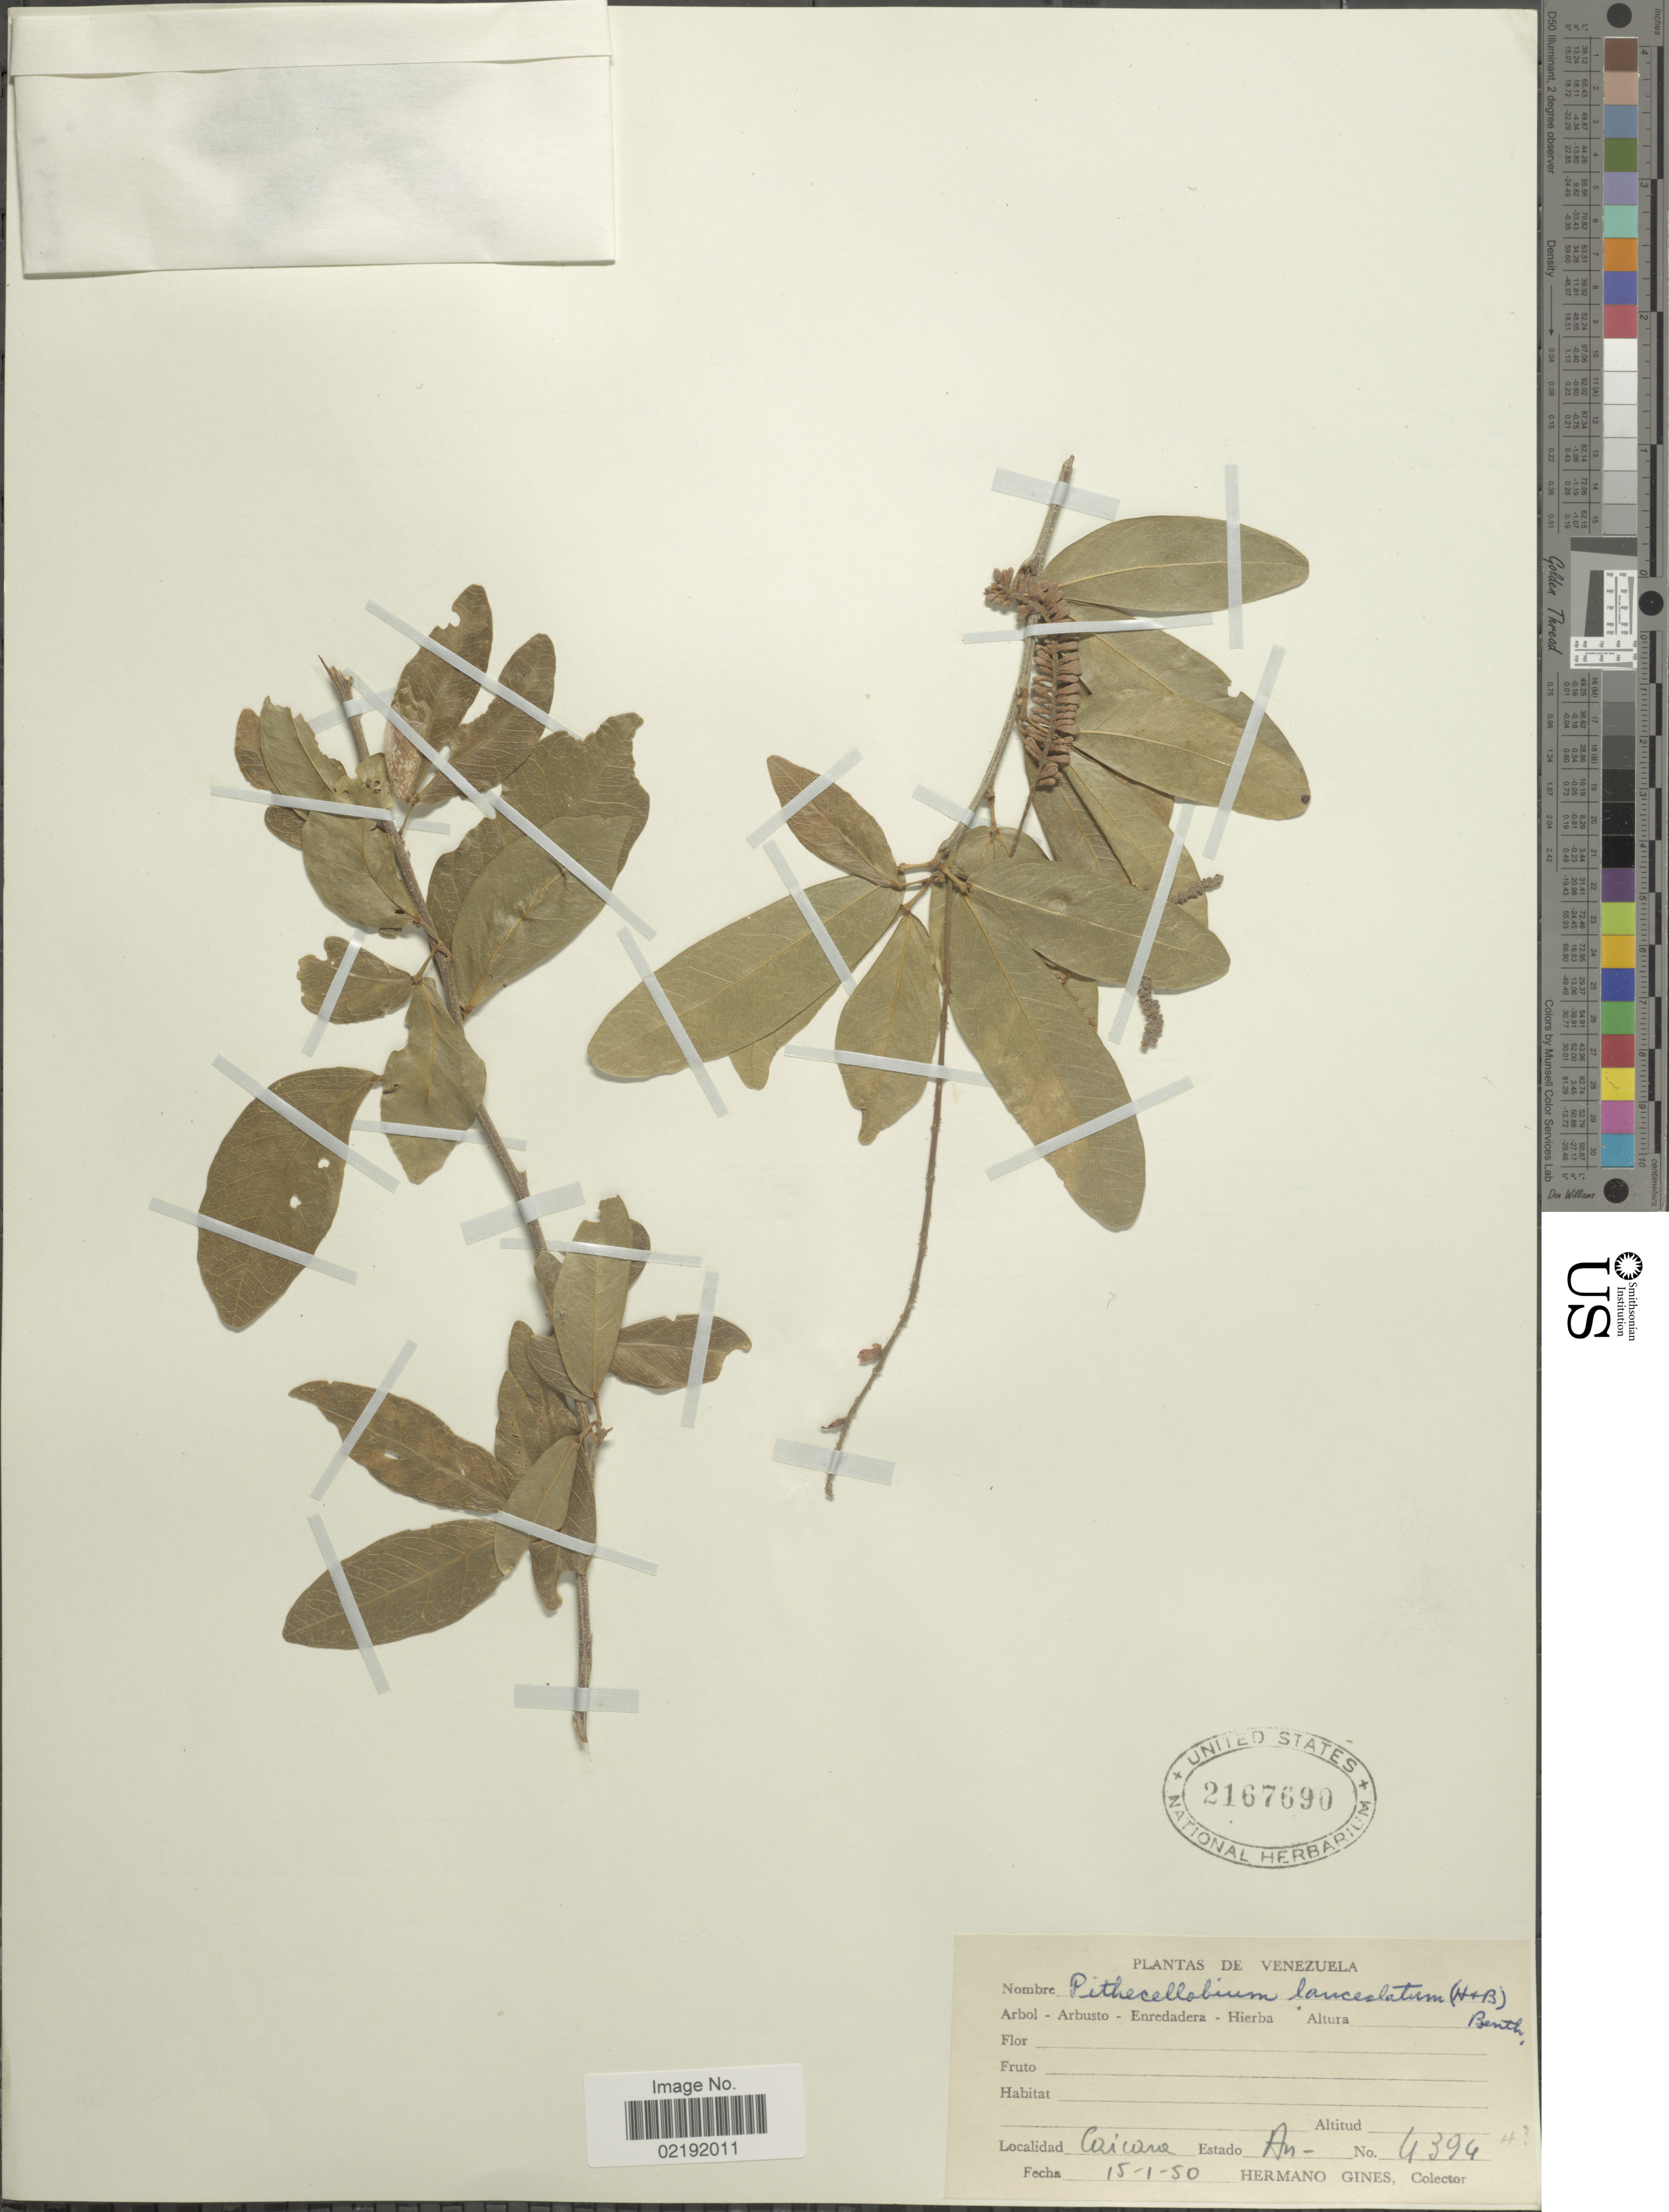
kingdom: Plantae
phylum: Tracheophyta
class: Magnoliopsida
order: Fabales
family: Fabaceae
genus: Pithecellobium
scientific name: Pithecellobium lanceolatum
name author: (Humb. & Bonpl. ex Willd.) Benth.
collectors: Bro. Gines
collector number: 4394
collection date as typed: Transcribed d/m/y: 15/1/50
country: Venezuela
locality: Caicone, Estado An.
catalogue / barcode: US 2167690